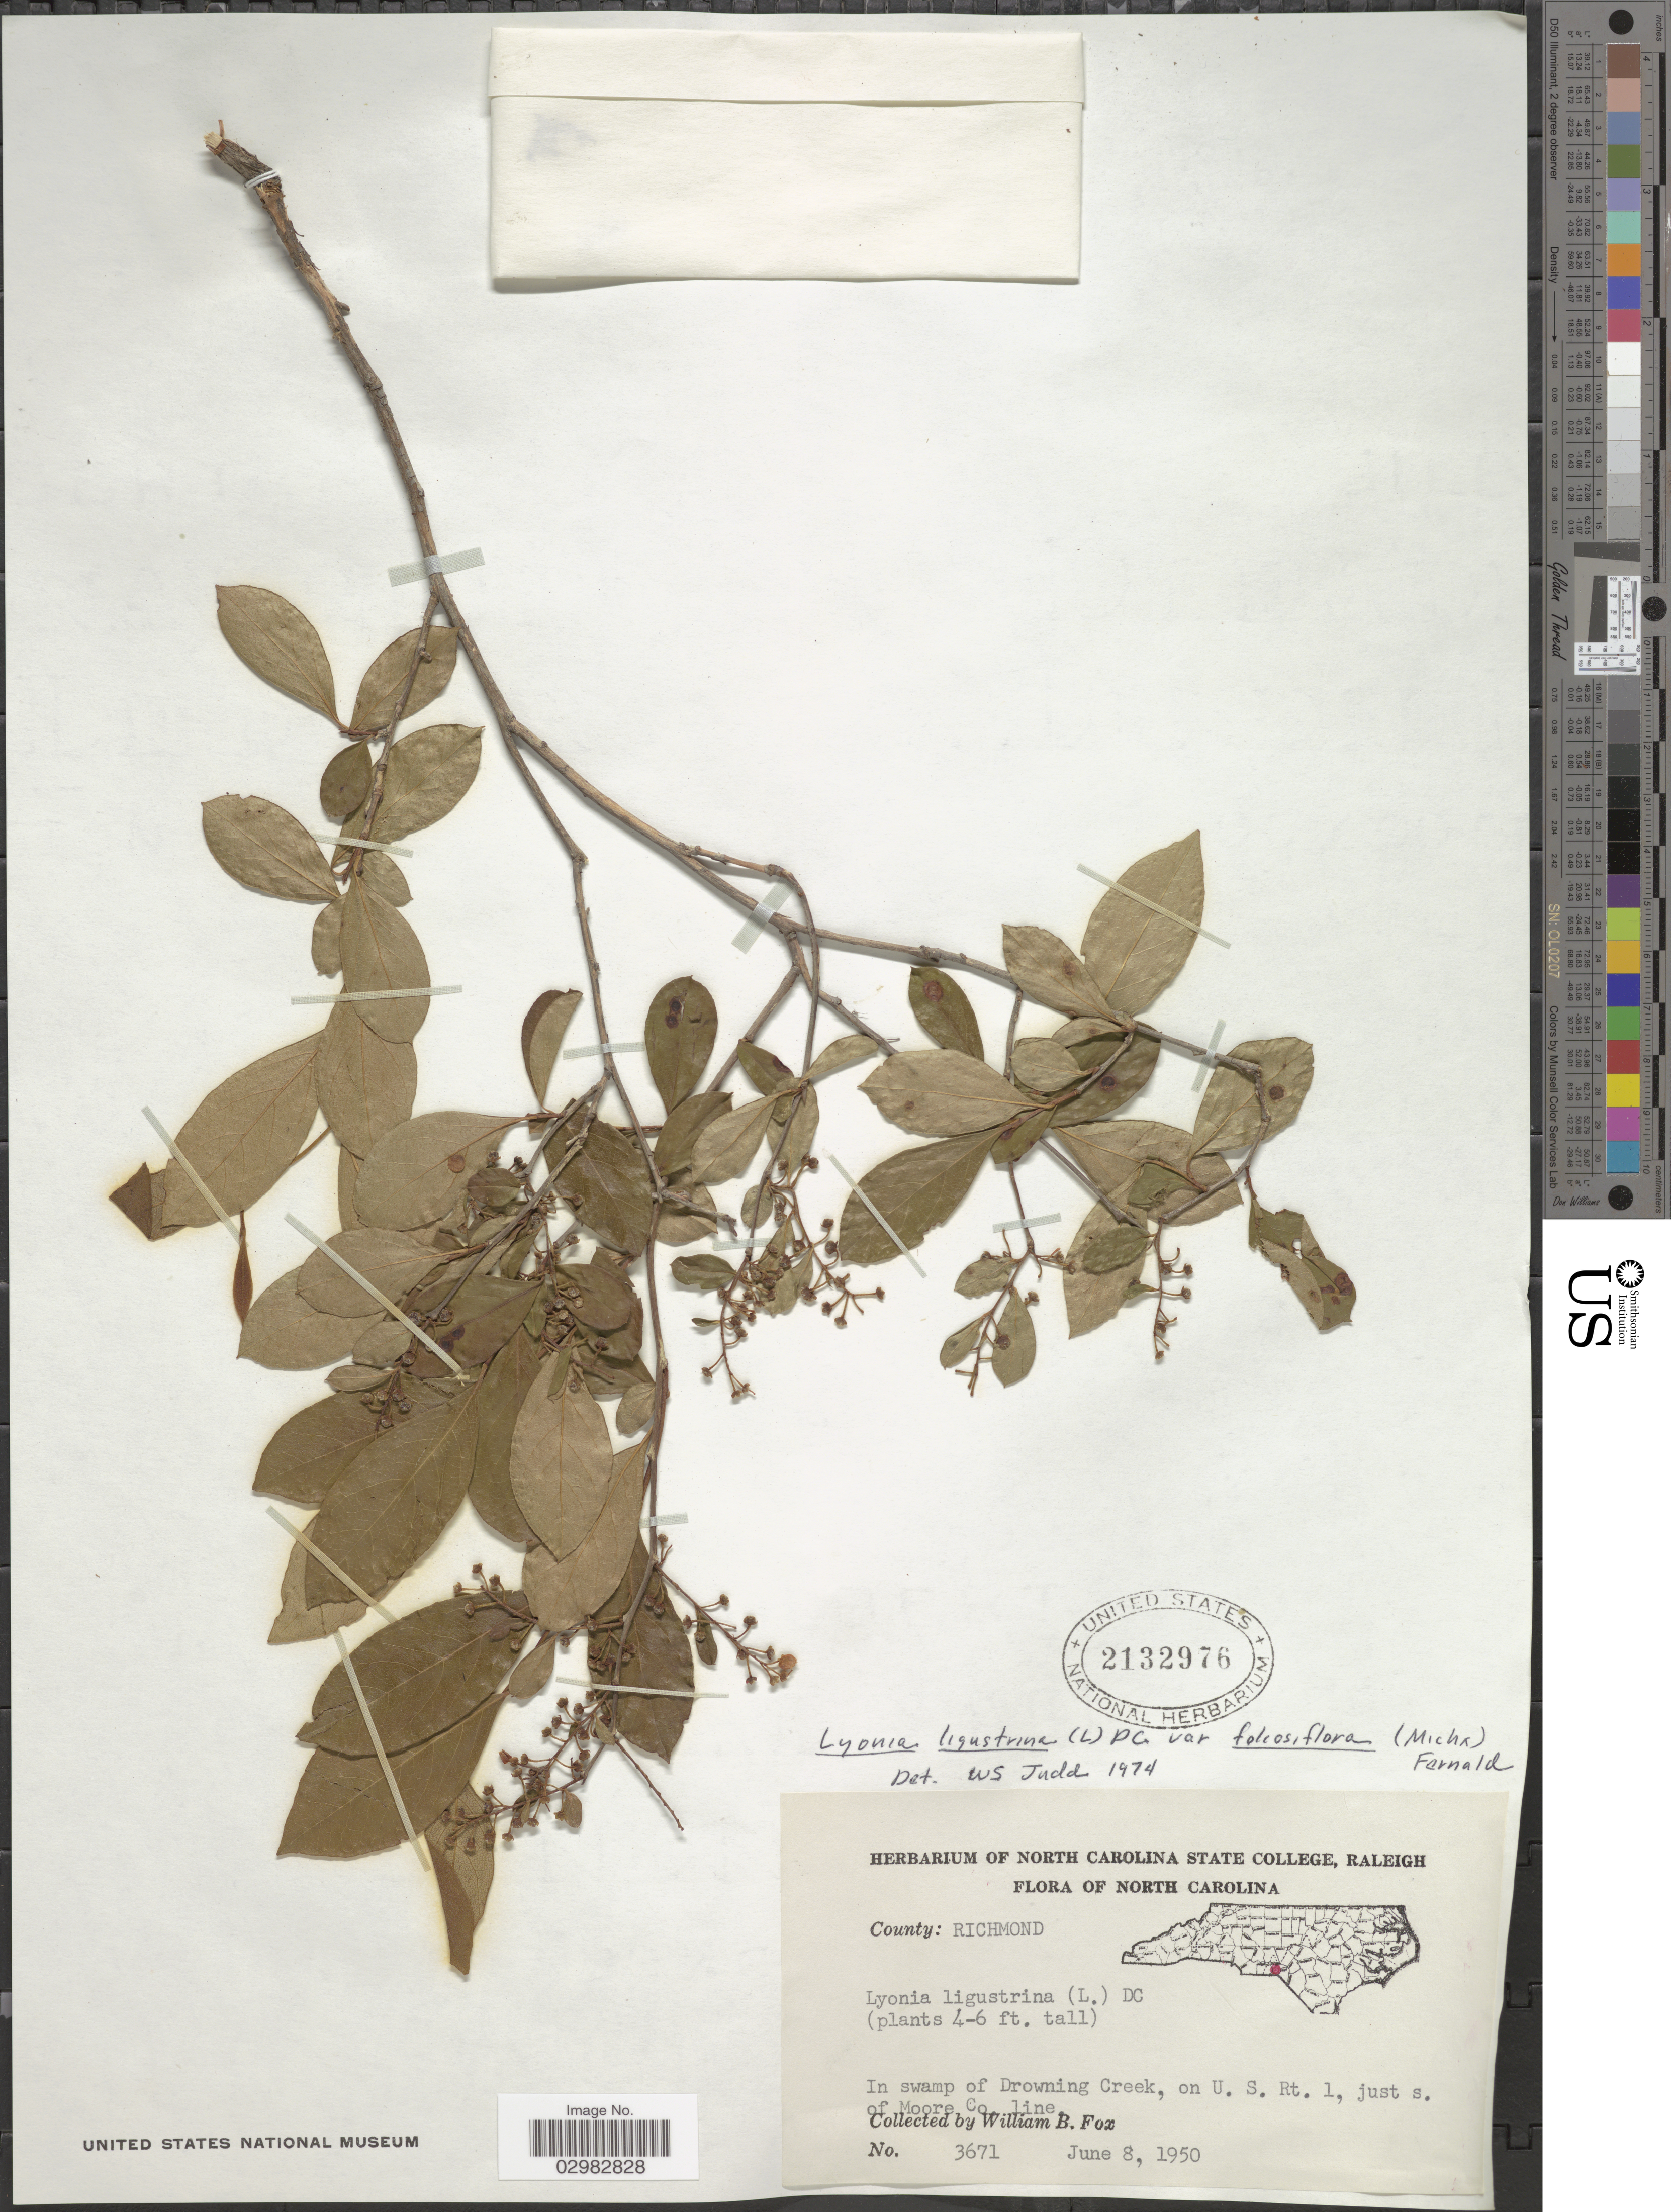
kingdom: Plantae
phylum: Tracheophyta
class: Magnoliopsida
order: Ericales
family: Ericaceae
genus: Lyonia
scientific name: Lyonia ligustrina var. foliosiflora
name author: (Michx.) Fernald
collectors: W. B. Fox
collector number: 3671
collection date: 1950-06-08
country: United States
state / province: North Carolina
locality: County Richmond, In swamp of Drowning Creek, on U.S. Rt. 1, just s. of Moore Co. line.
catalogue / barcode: US 2132976